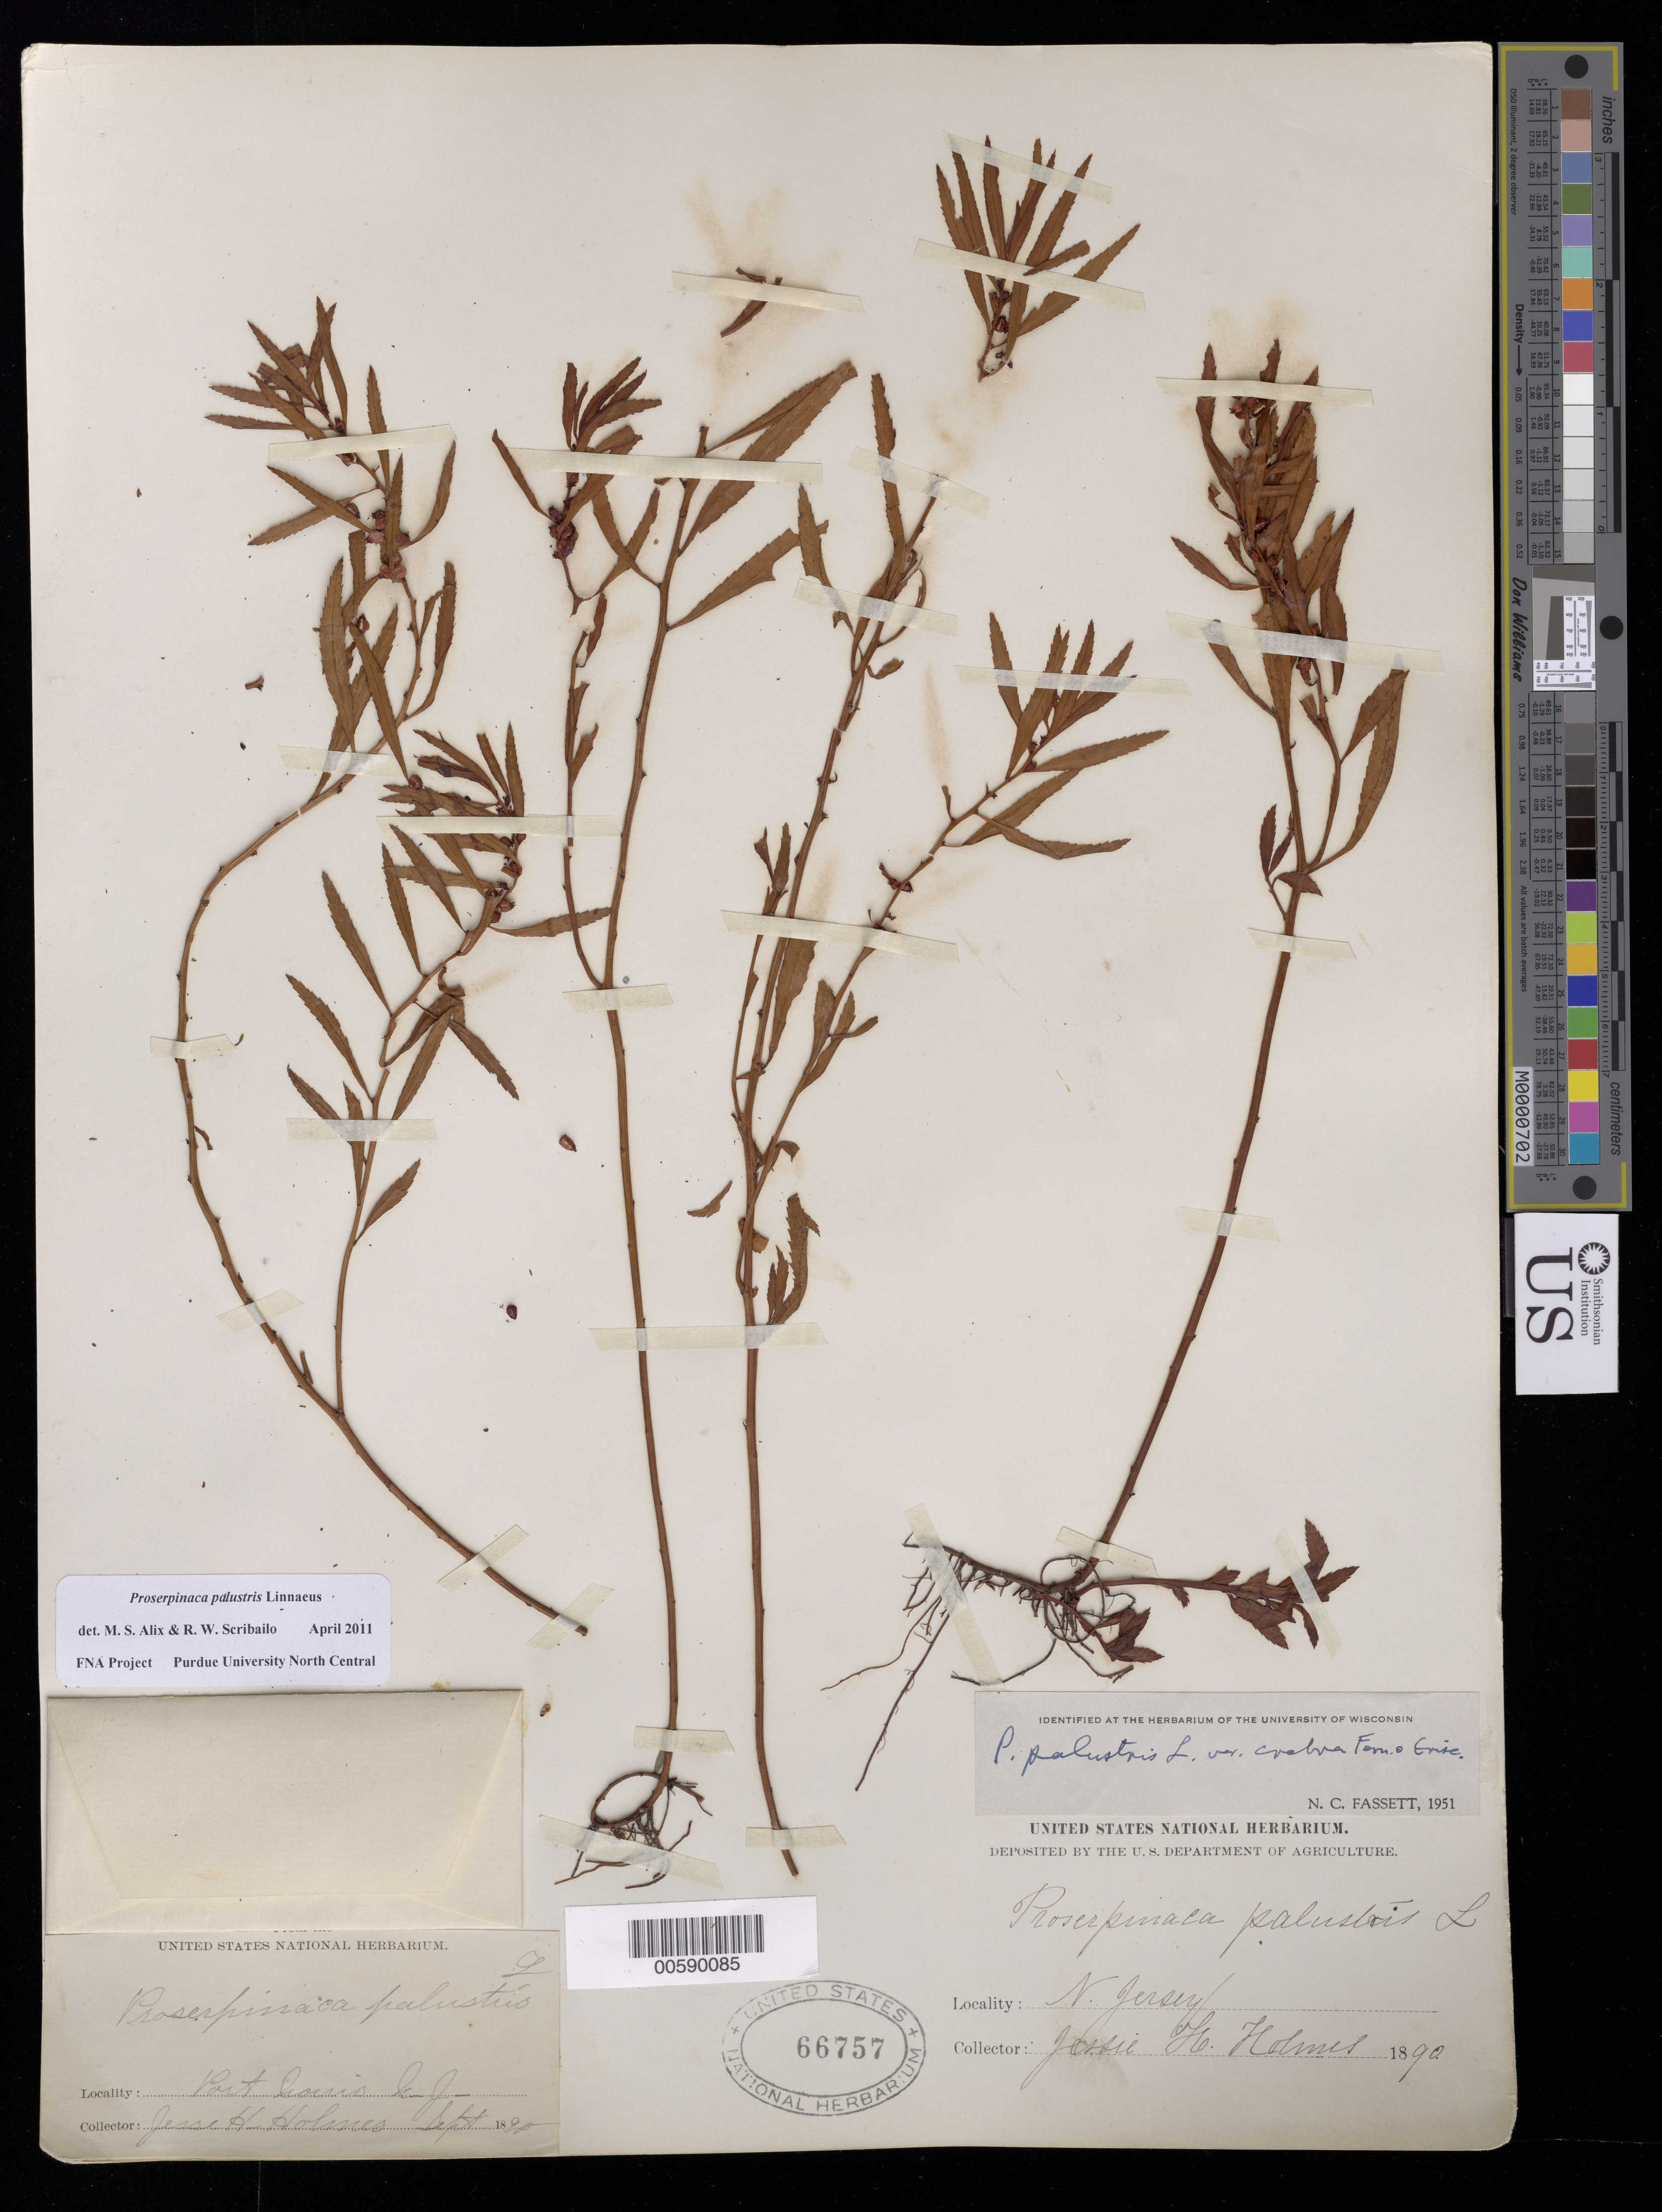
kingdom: Plantae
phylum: Tracheophyta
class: Magnoliopsida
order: Saxifragales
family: Haloragaceae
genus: Proserpinaca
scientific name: Proserpinaca palustris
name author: L.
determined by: Scribailo, R. W.; Alix, M. S.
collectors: J. Holmes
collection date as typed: Sep 1890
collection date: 1890-09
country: United States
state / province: New Jersey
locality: Port Nouis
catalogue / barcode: US 66757